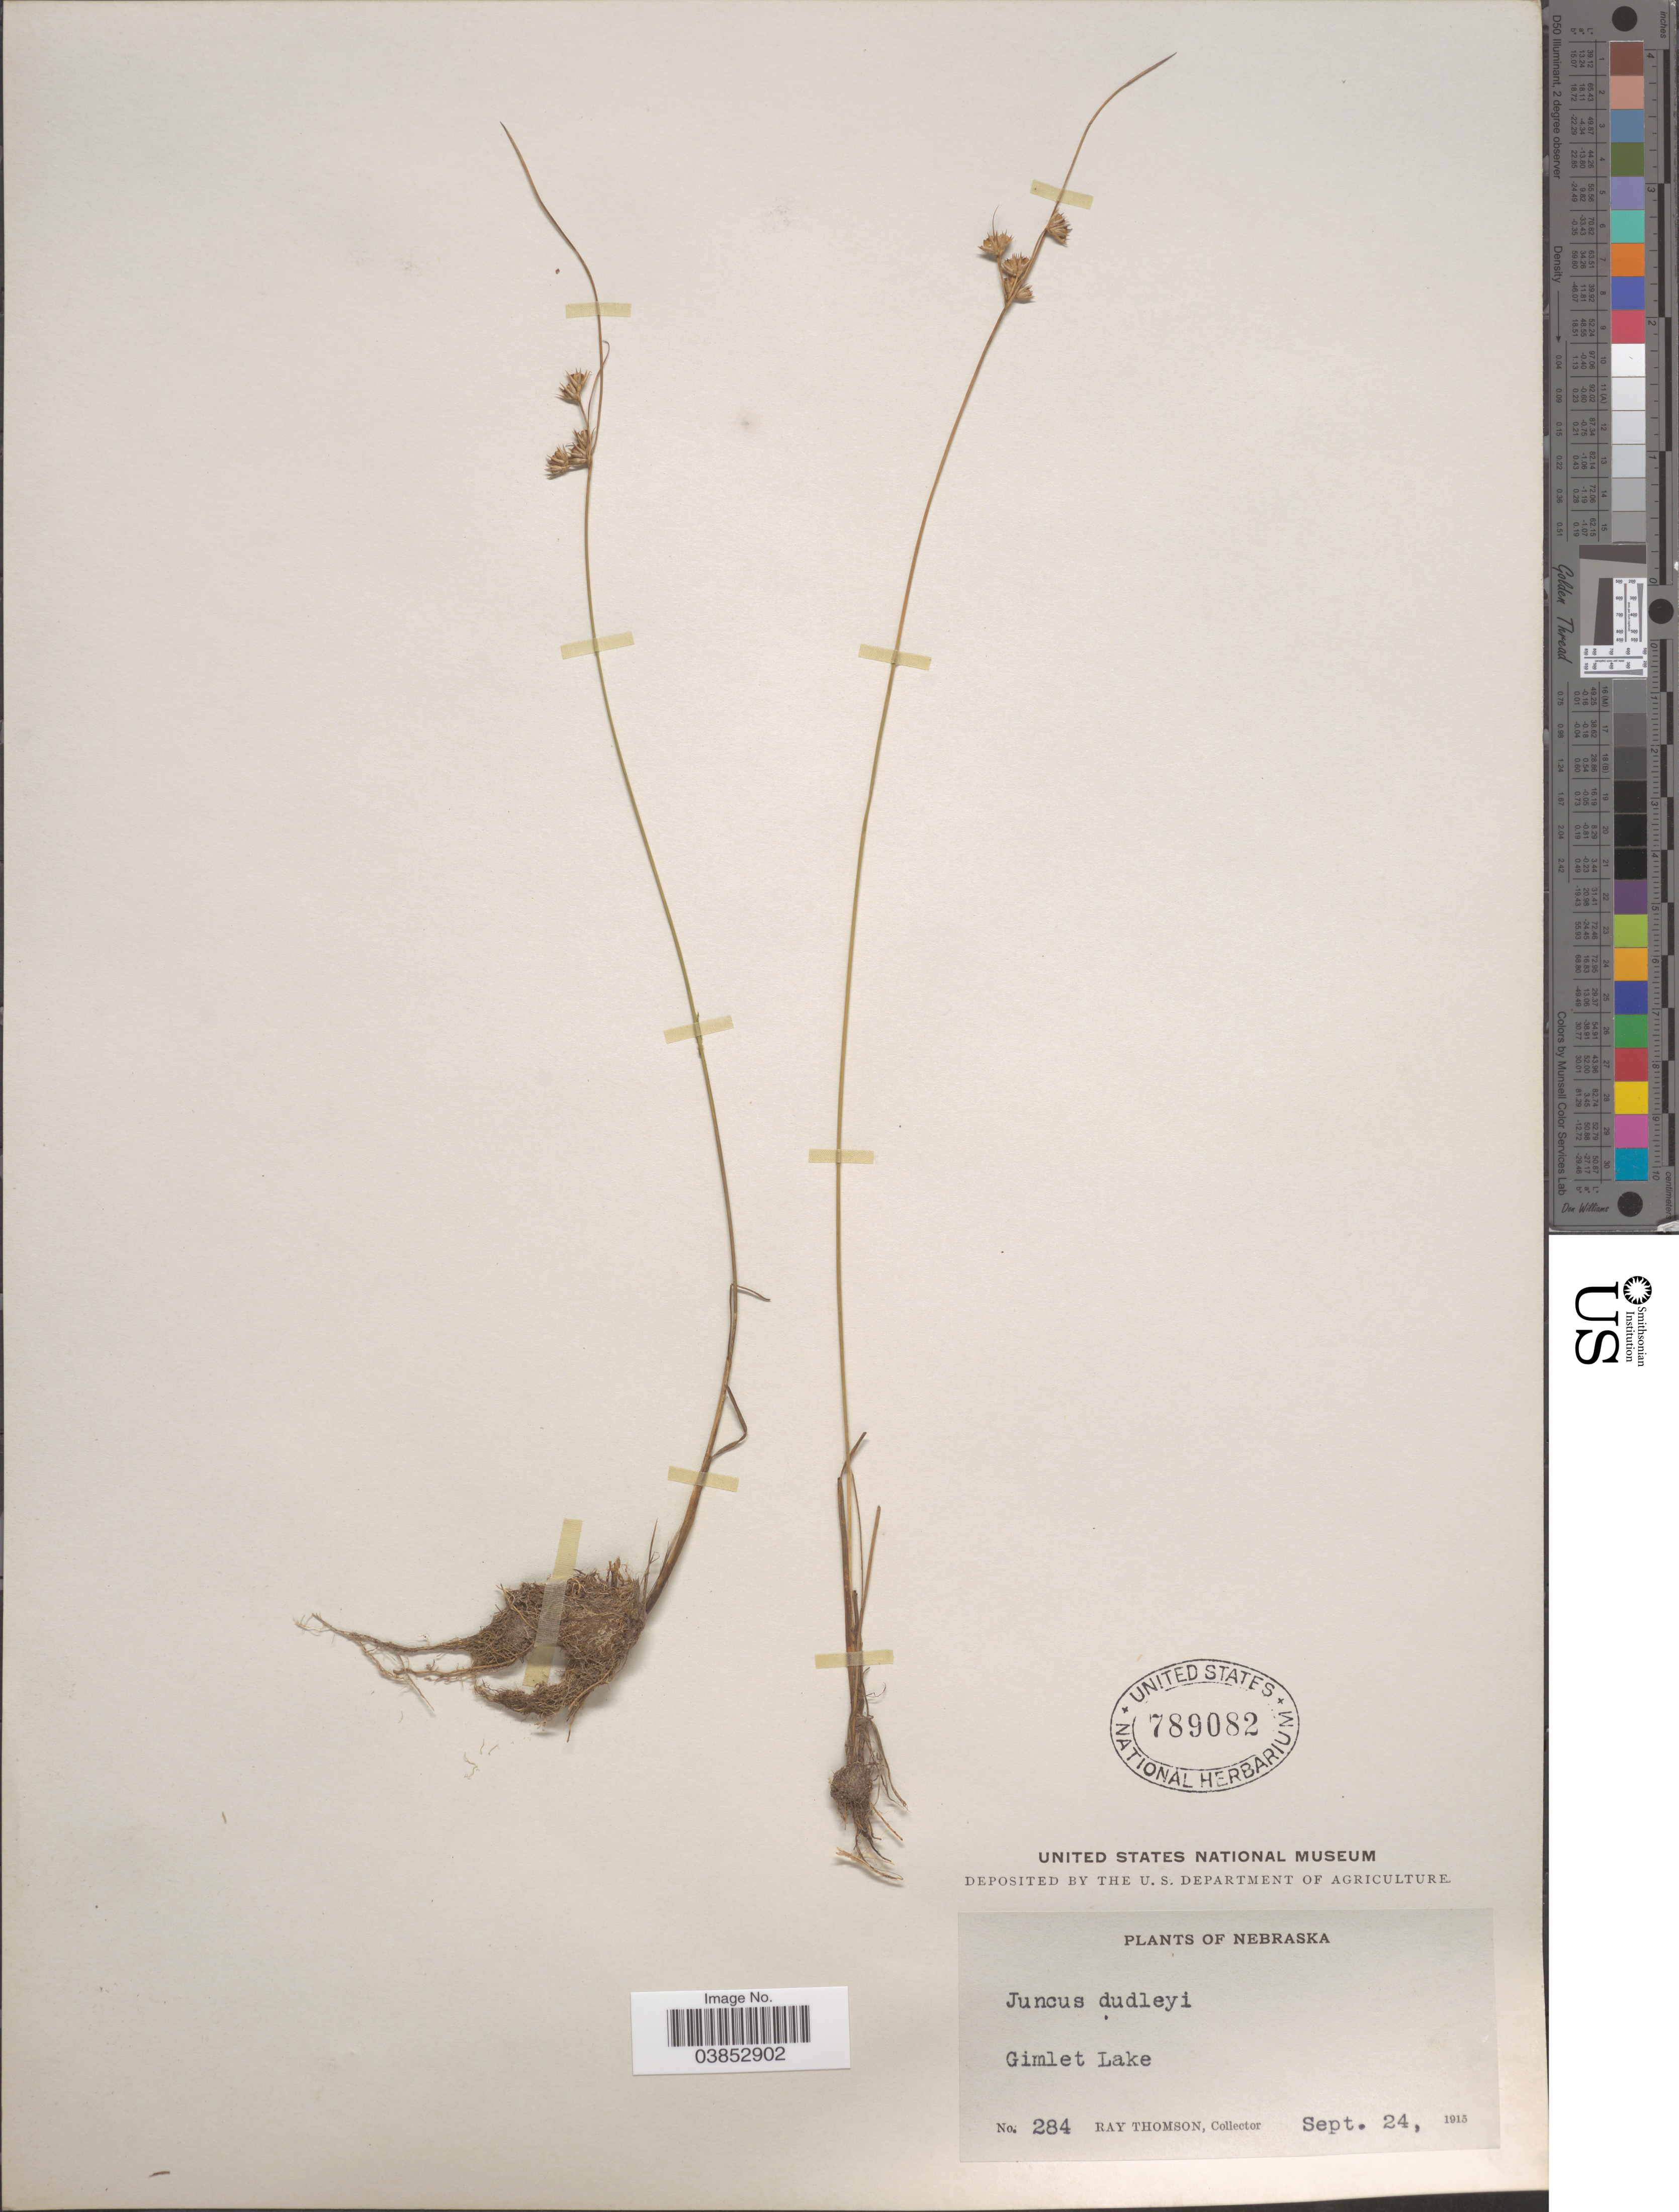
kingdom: Plantae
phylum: Tracheophyta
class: Liliopsida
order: Poales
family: Juncaceae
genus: Juncus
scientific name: Juncus dudleyi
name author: Wiegand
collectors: R. Thomson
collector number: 284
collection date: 1915-09-24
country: United States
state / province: Nebraska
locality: Gimlet Lake.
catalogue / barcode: US 789082